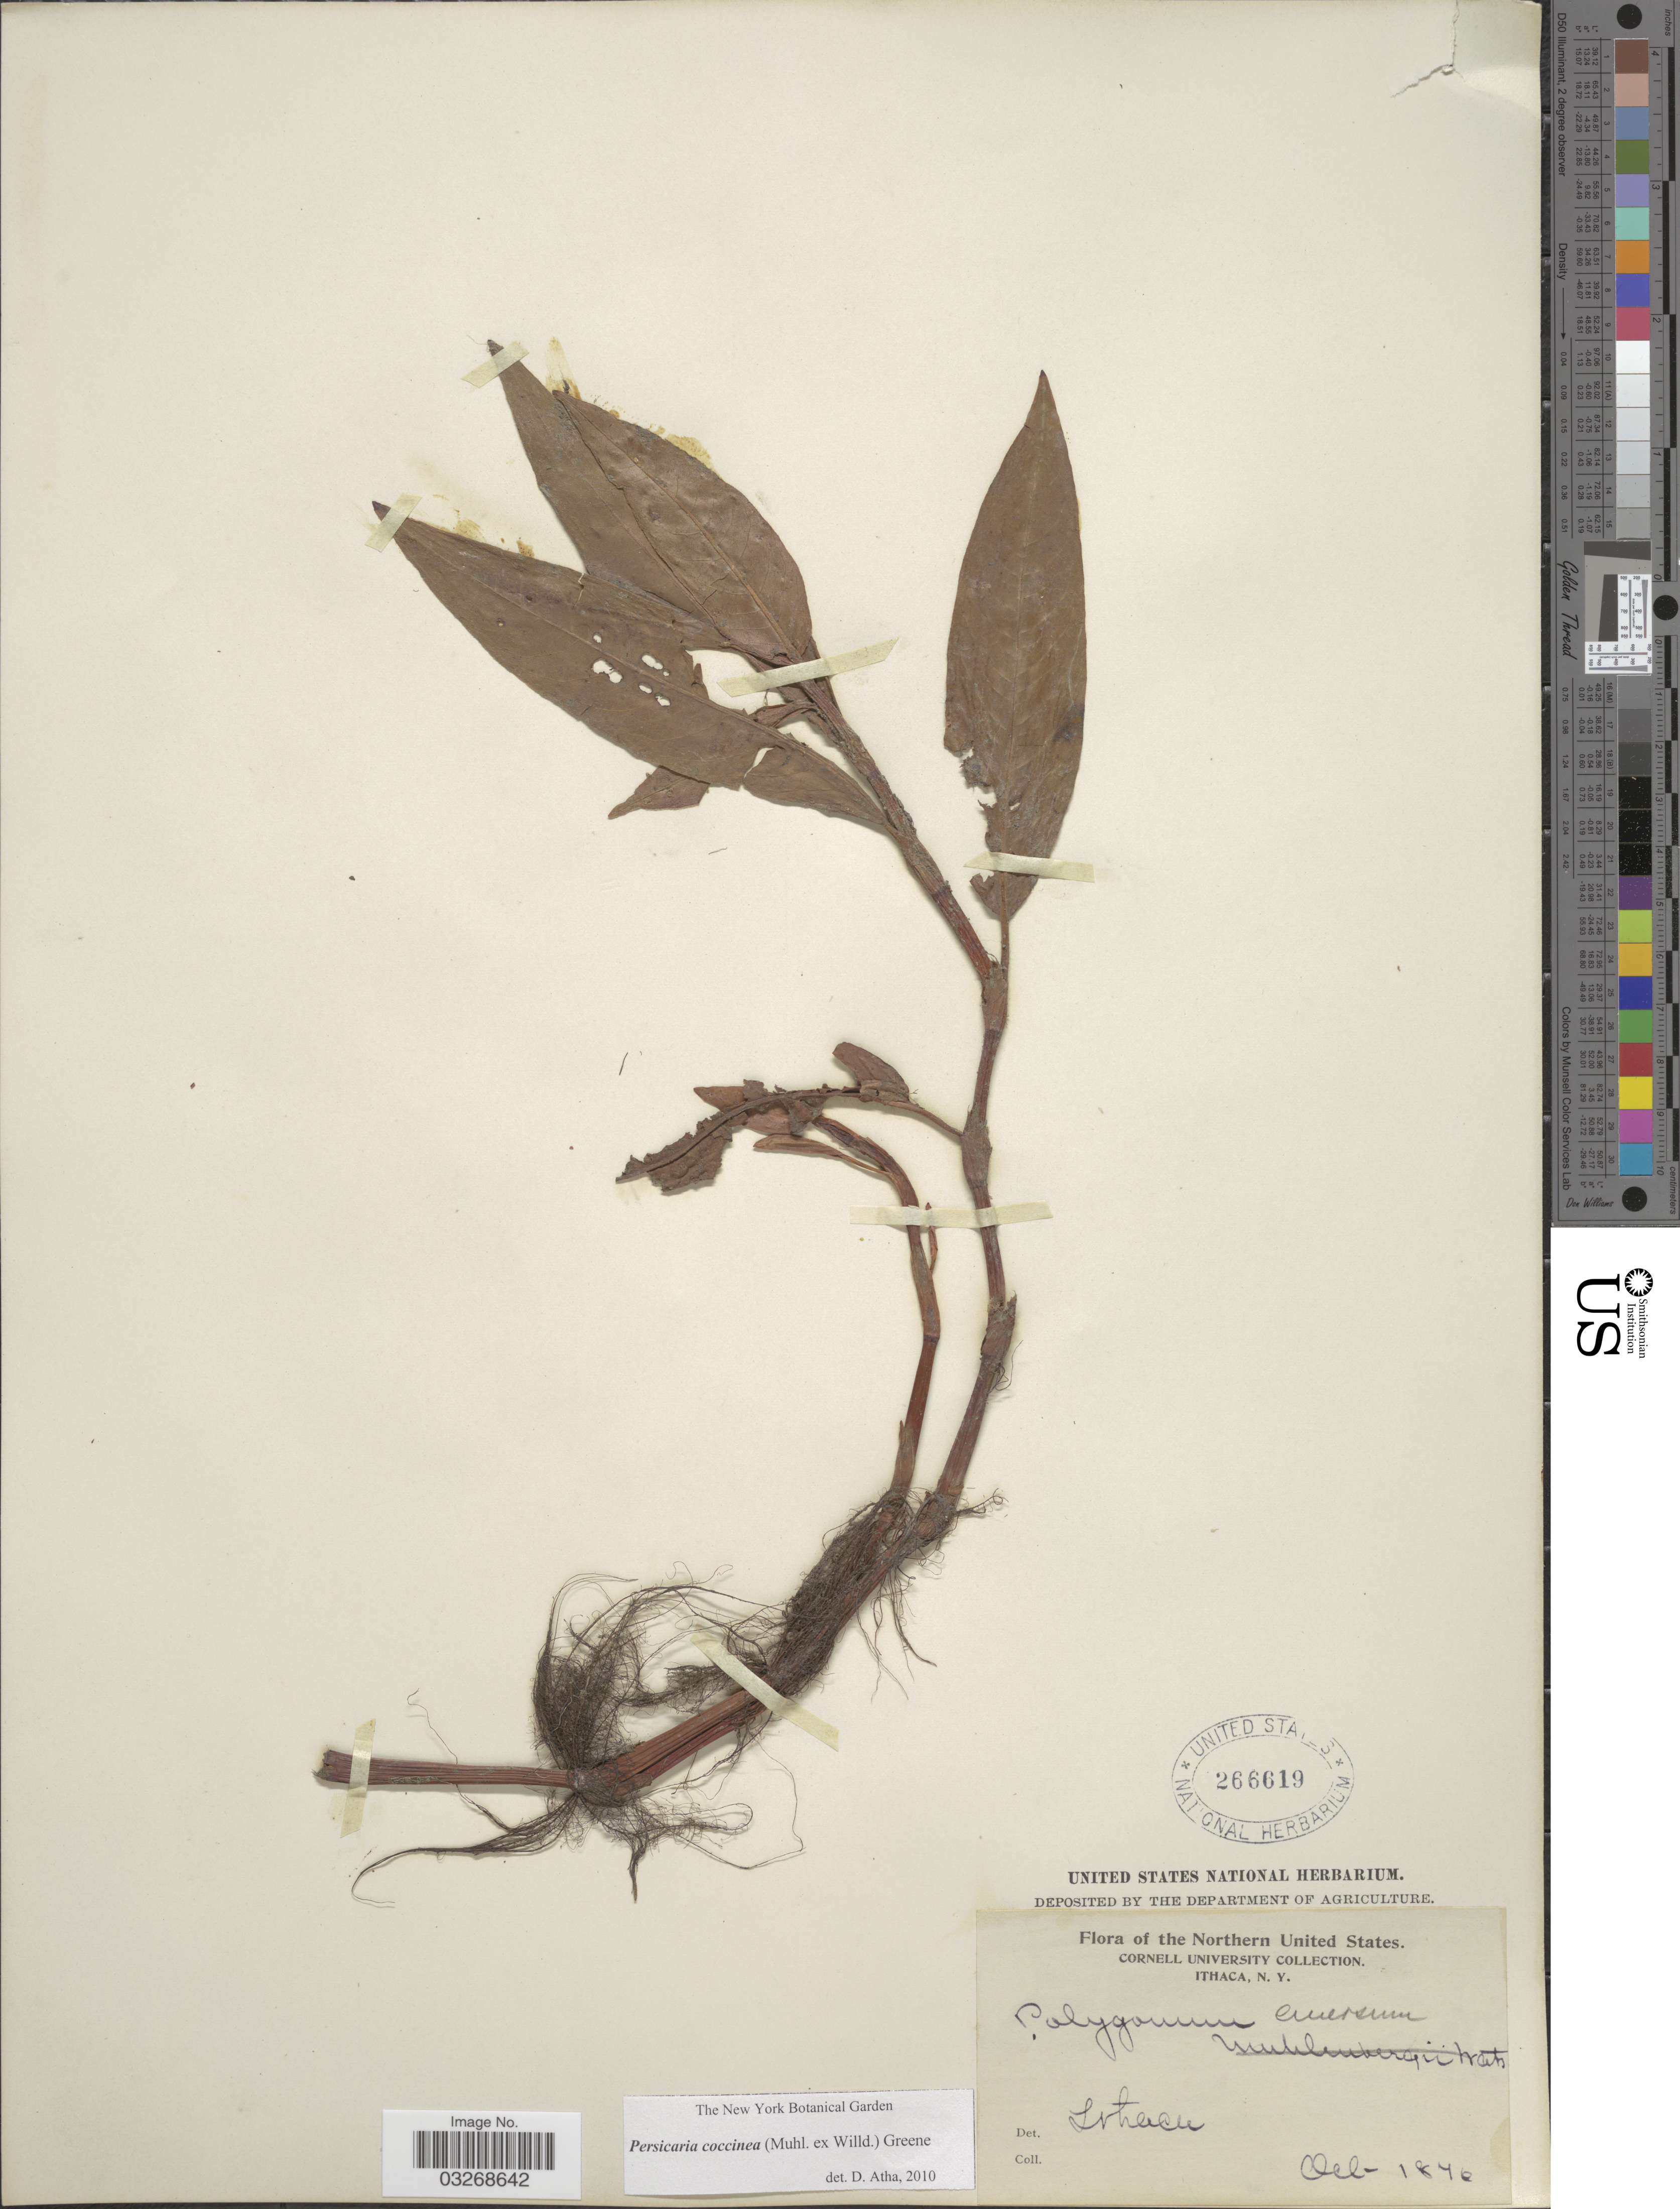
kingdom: Plantae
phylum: Tracheophyta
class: Magnoliopsida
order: Caryophyllales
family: Polygonaceae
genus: Persicaria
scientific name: Persicaria coccinea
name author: (Muhl. ex Willd.) Greene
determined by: Atha, D. E.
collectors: ex herb. United States National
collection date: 1846-10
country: United States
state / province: New York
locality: Northern United States. Ithaca.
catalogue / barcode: US 266619